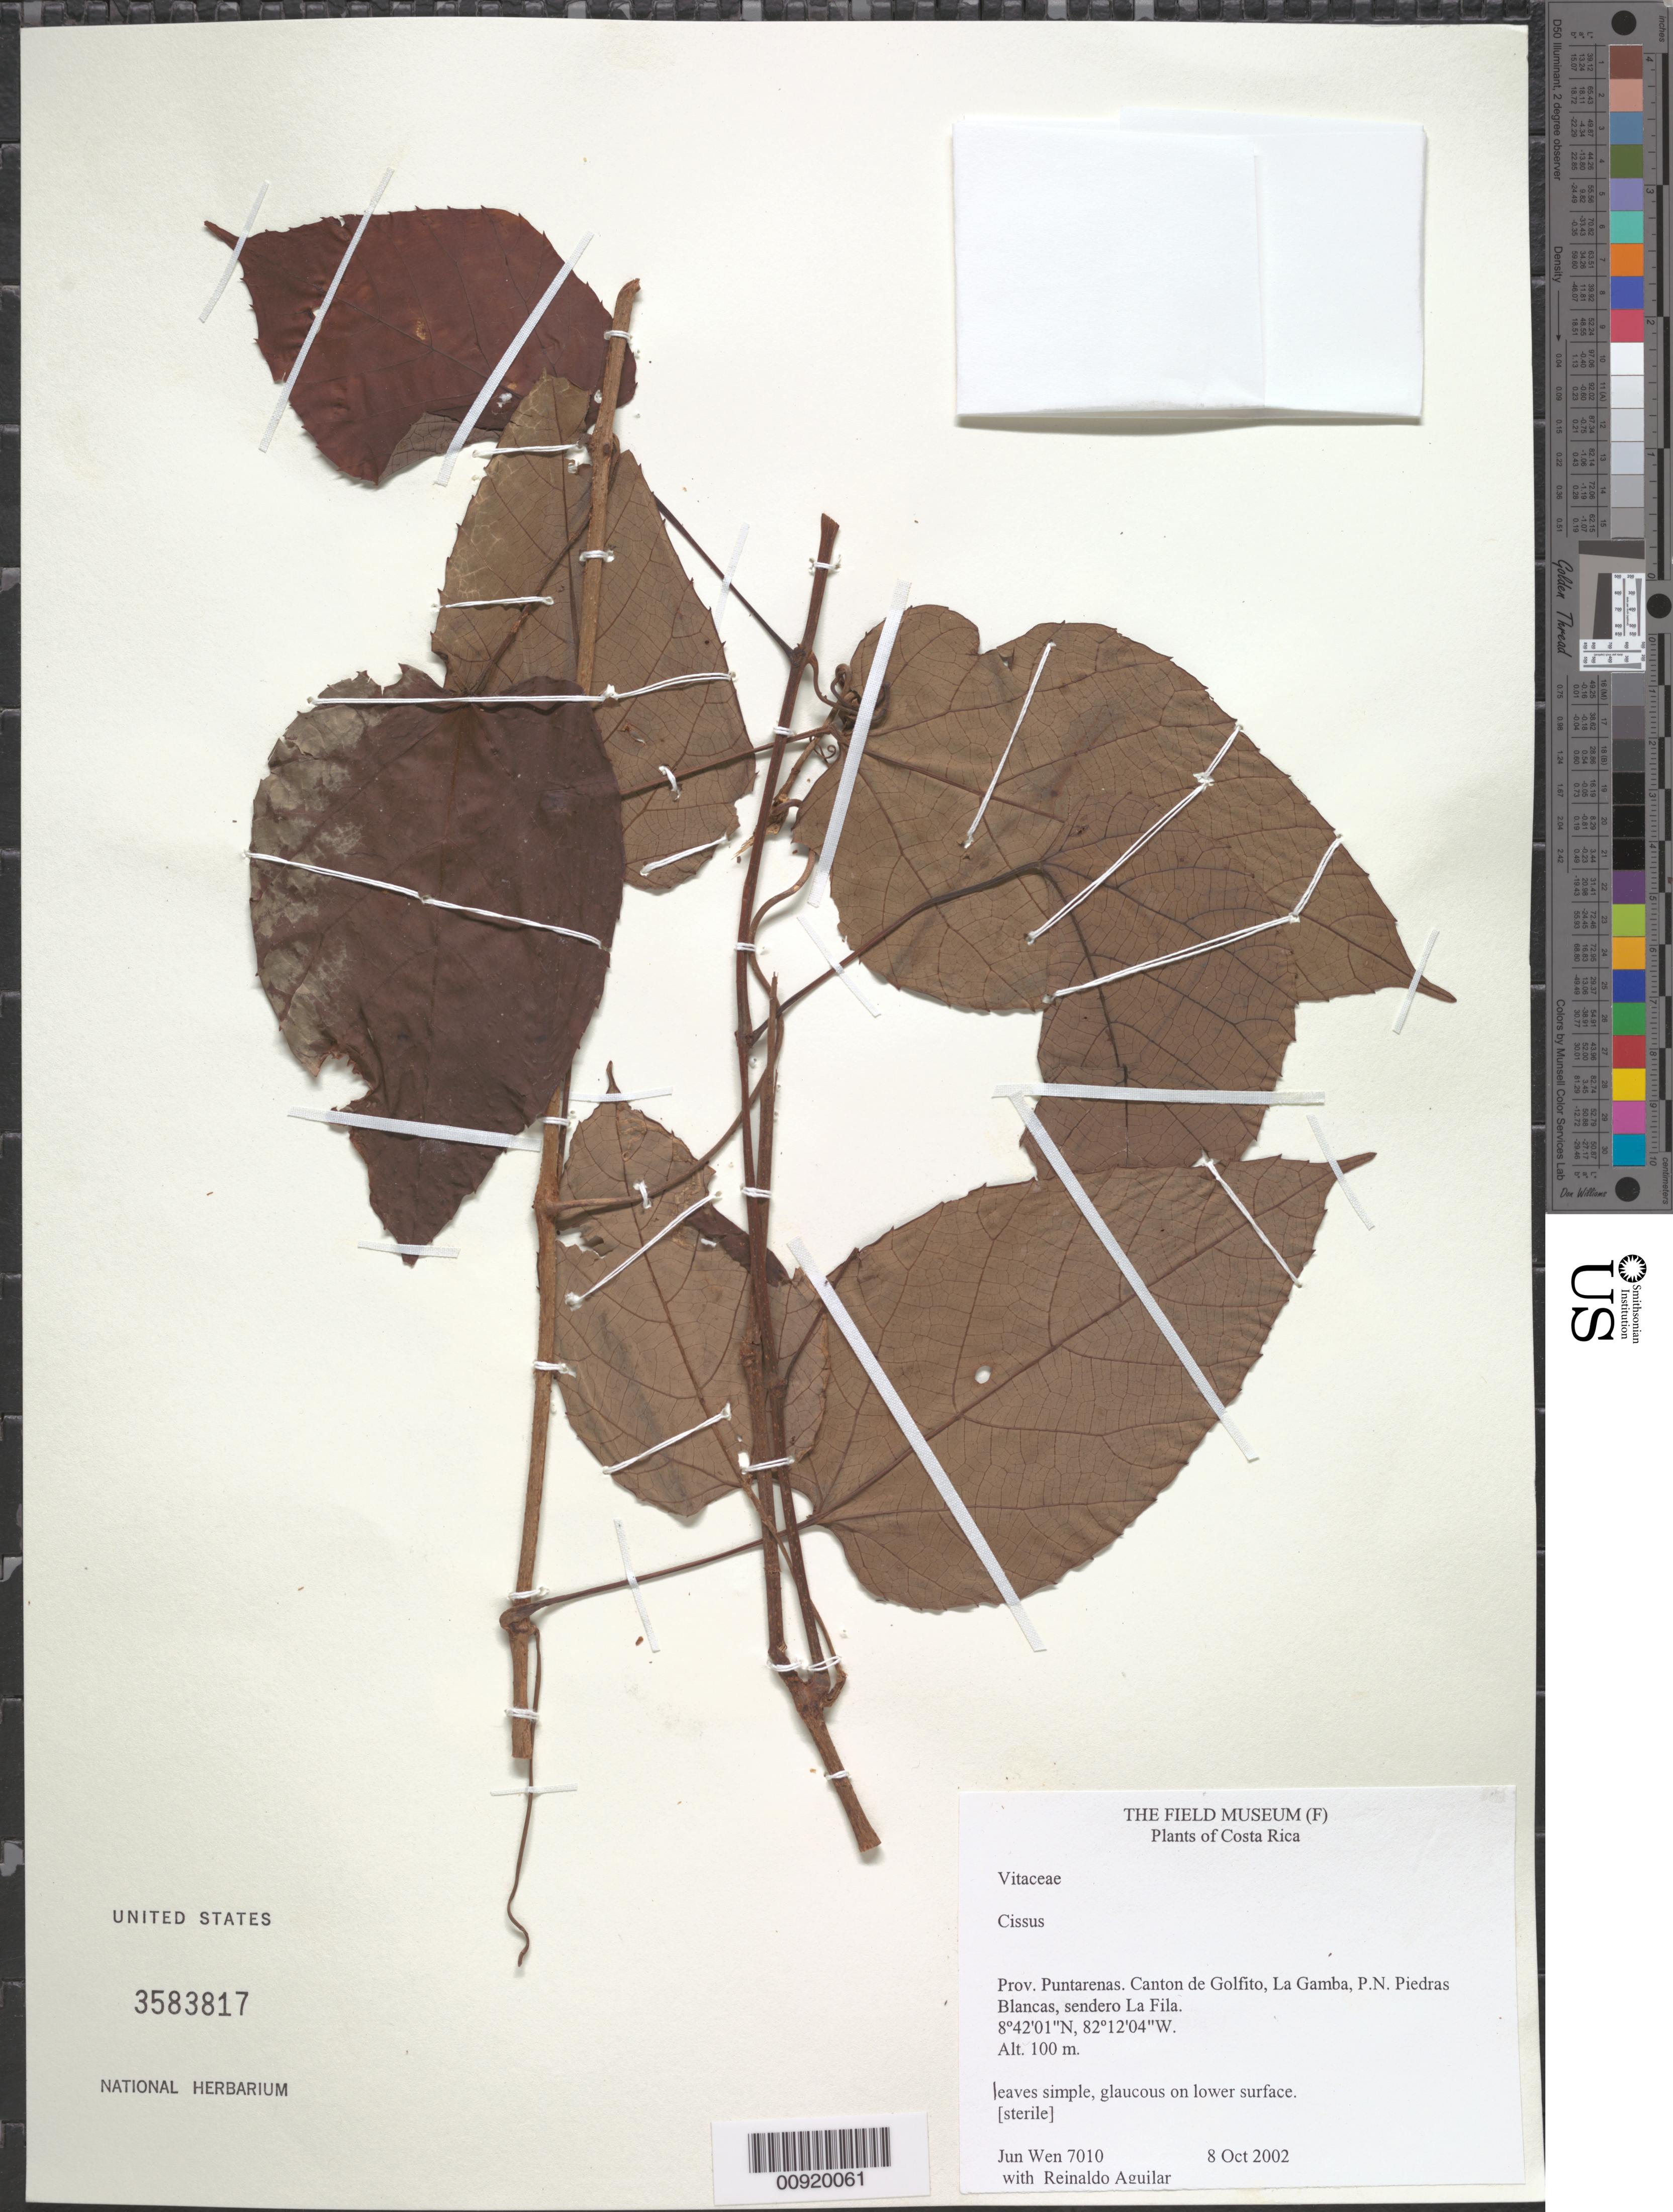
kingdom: Plantae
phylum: Tracheophyta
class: Magnoliopsida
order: Vitales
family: Vitaceae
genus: Cissus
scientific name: Cissus sp.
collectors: J. Wen & R. Aguilar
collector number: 7010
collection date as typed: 24 Sep 2002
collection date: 2002-10-08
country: Costa Rica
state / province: Puntarenas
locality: Canton de Golfito, La Gamba, P.N. Piedras Blancas, sendero La Fila.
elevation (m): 100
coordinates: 8 42 01 N, 82 12 04 W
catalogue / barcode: US 3583817